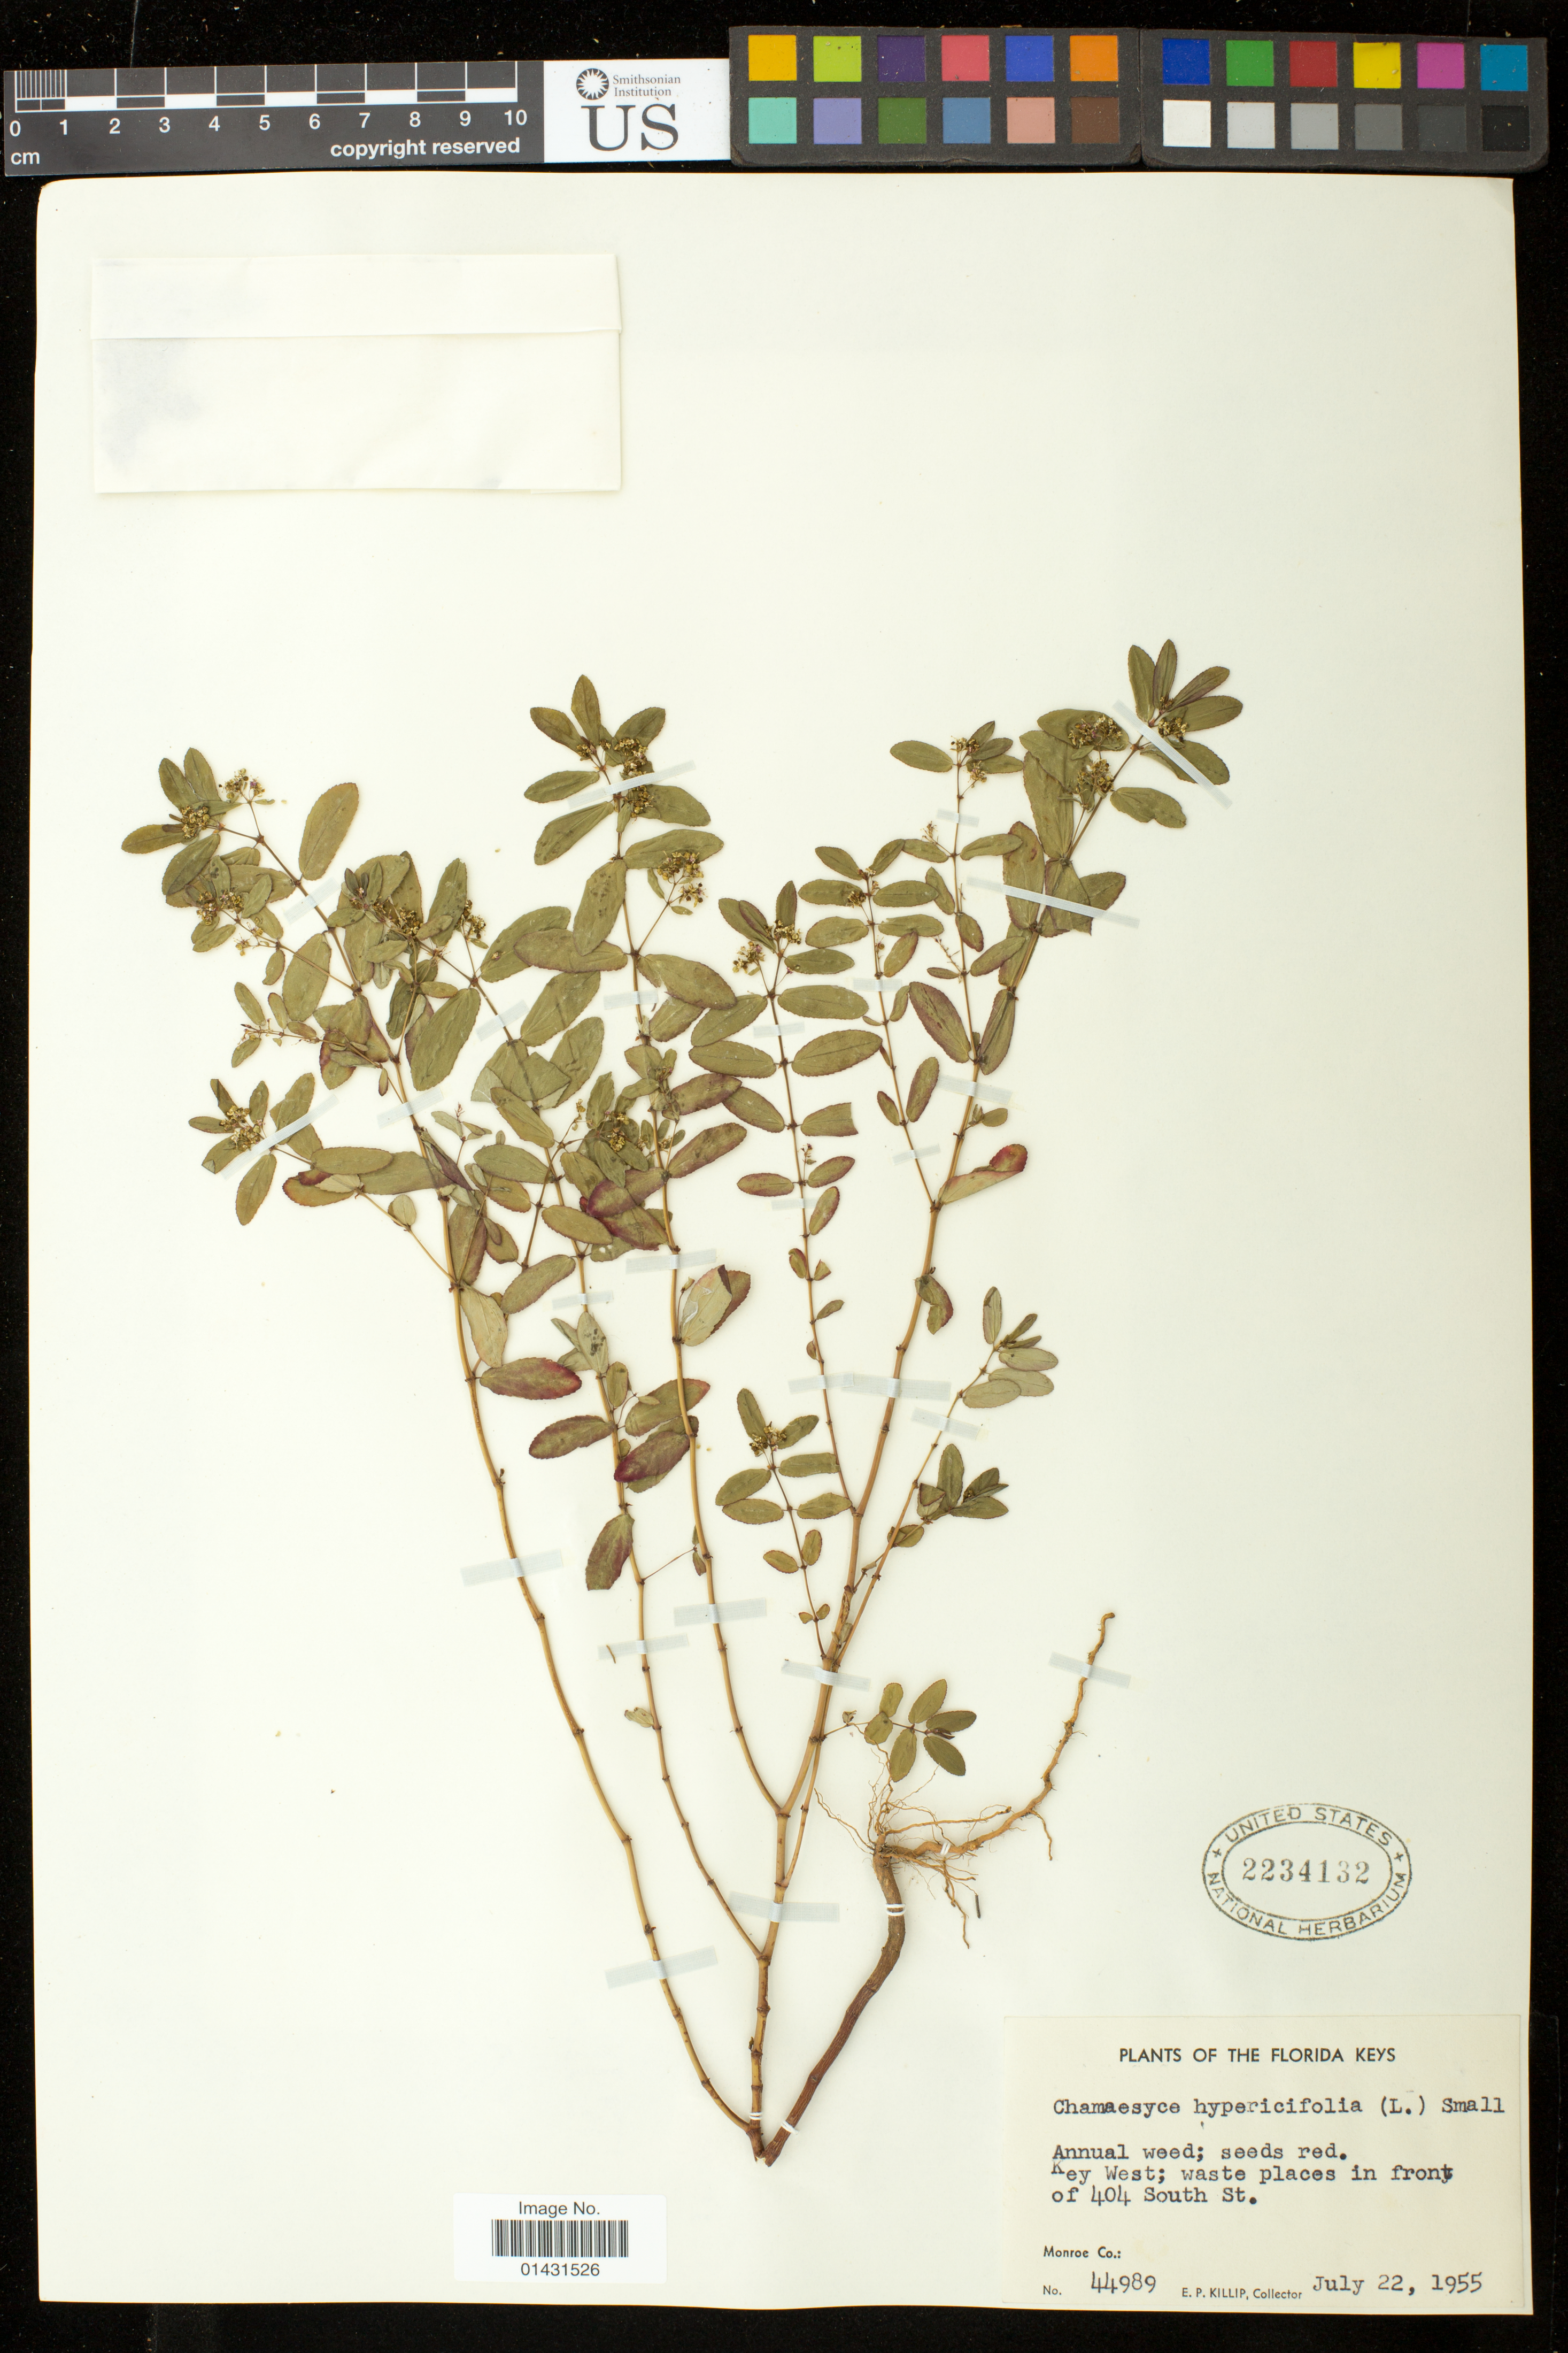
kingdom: Plantae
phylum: Tracheophyta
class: Magnoliopsida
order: Malpighiales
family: Euphorbiaceae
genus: Euphorbia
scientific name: Euphorbia hyssopifolia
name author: L.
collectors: E. P. Killip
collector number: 44989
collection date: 1955-07-22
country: United States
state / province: Florida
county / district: Monroe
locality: Key West; waste places in front of 404 South St.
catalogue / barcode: US 2234132